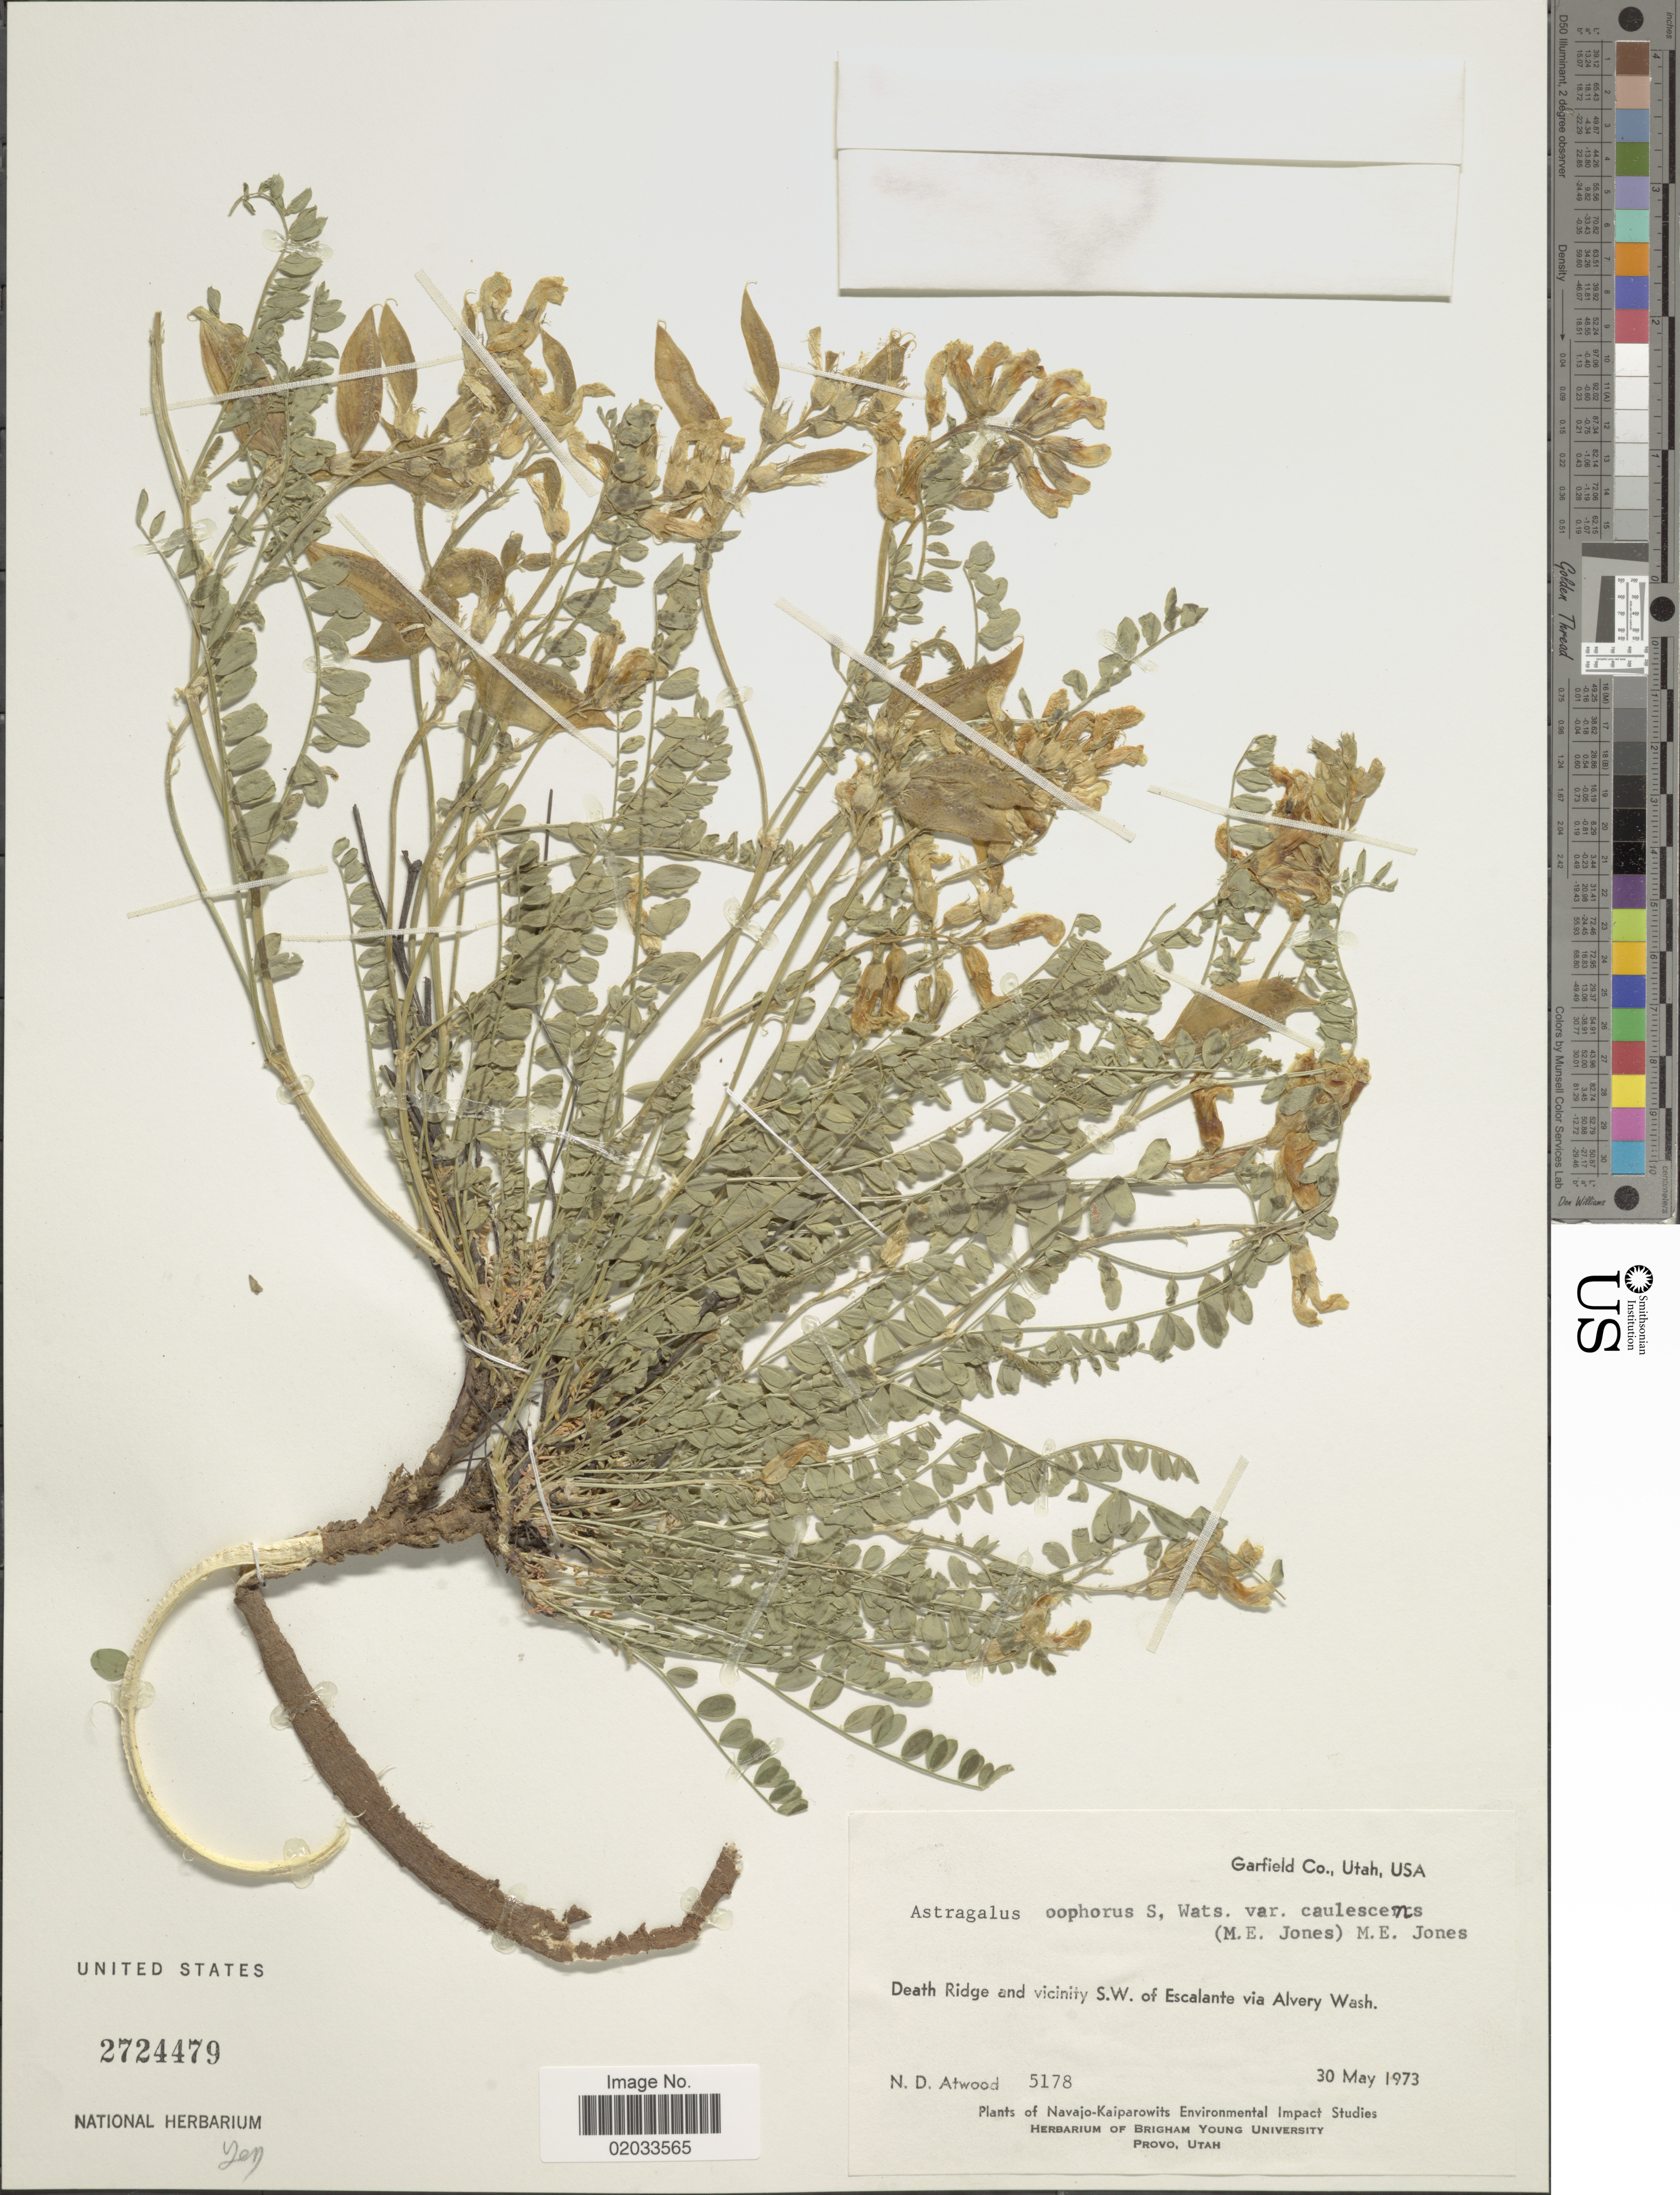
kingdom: Plantae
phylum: Tracheophyta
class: Magnoliopsida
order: Fabales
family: Fabaceae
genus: Astragalus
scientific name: Astragalus oophorus var. caulescens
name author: (M.E. Jones) M.E. Jones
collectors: N. Atwood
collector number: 5178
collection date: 1973-05-30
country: United States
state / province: Utah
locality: Garfield Co., Death Ridge and vicinity S.W. of Escalante via Alvery Wash.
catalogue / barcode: US 2724479